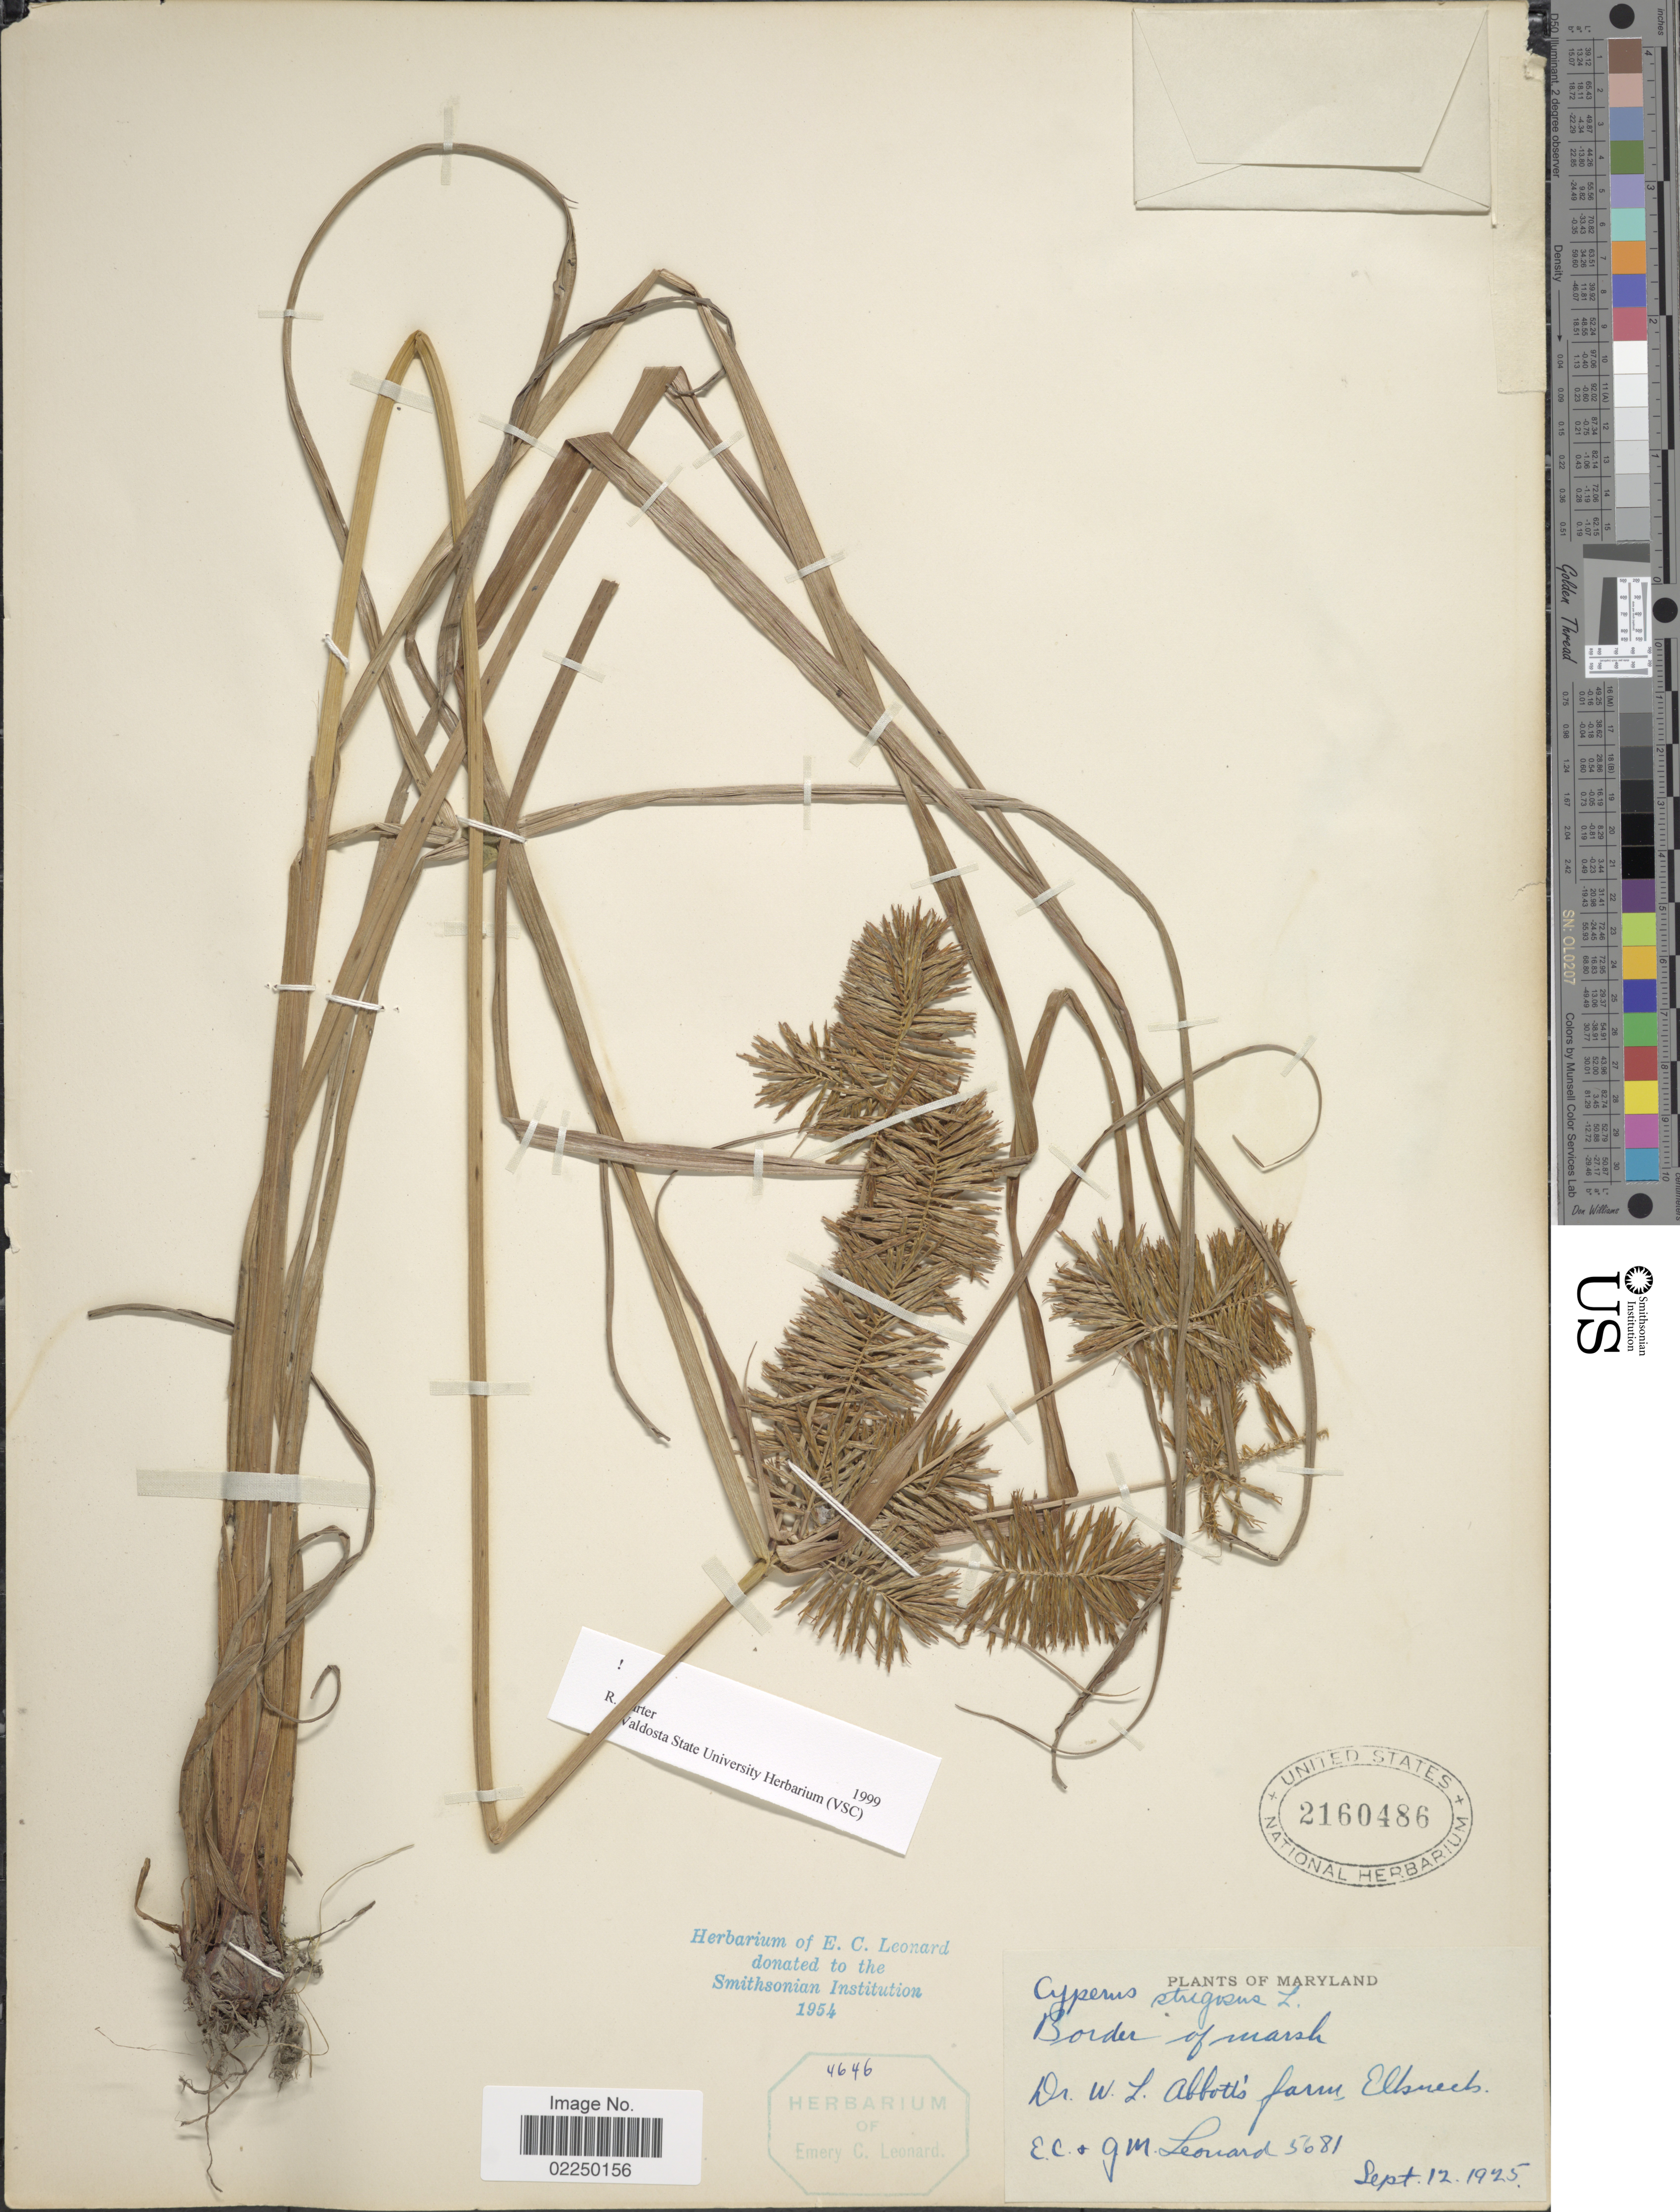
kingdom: Plantae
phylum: Tracheophyta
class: Liliopsida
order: Poales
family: Cyperaceae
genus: Cyperus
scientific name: Cyperus strigosus L.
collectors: E. C. Leonard & G. M. Leonard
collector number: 5681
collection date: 1925-09-12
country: United States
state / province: Maryland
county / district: Cecil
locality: Border of marsh, Dr. W.L. Abbott's farm, Elkneck.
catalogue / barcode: US 2160486